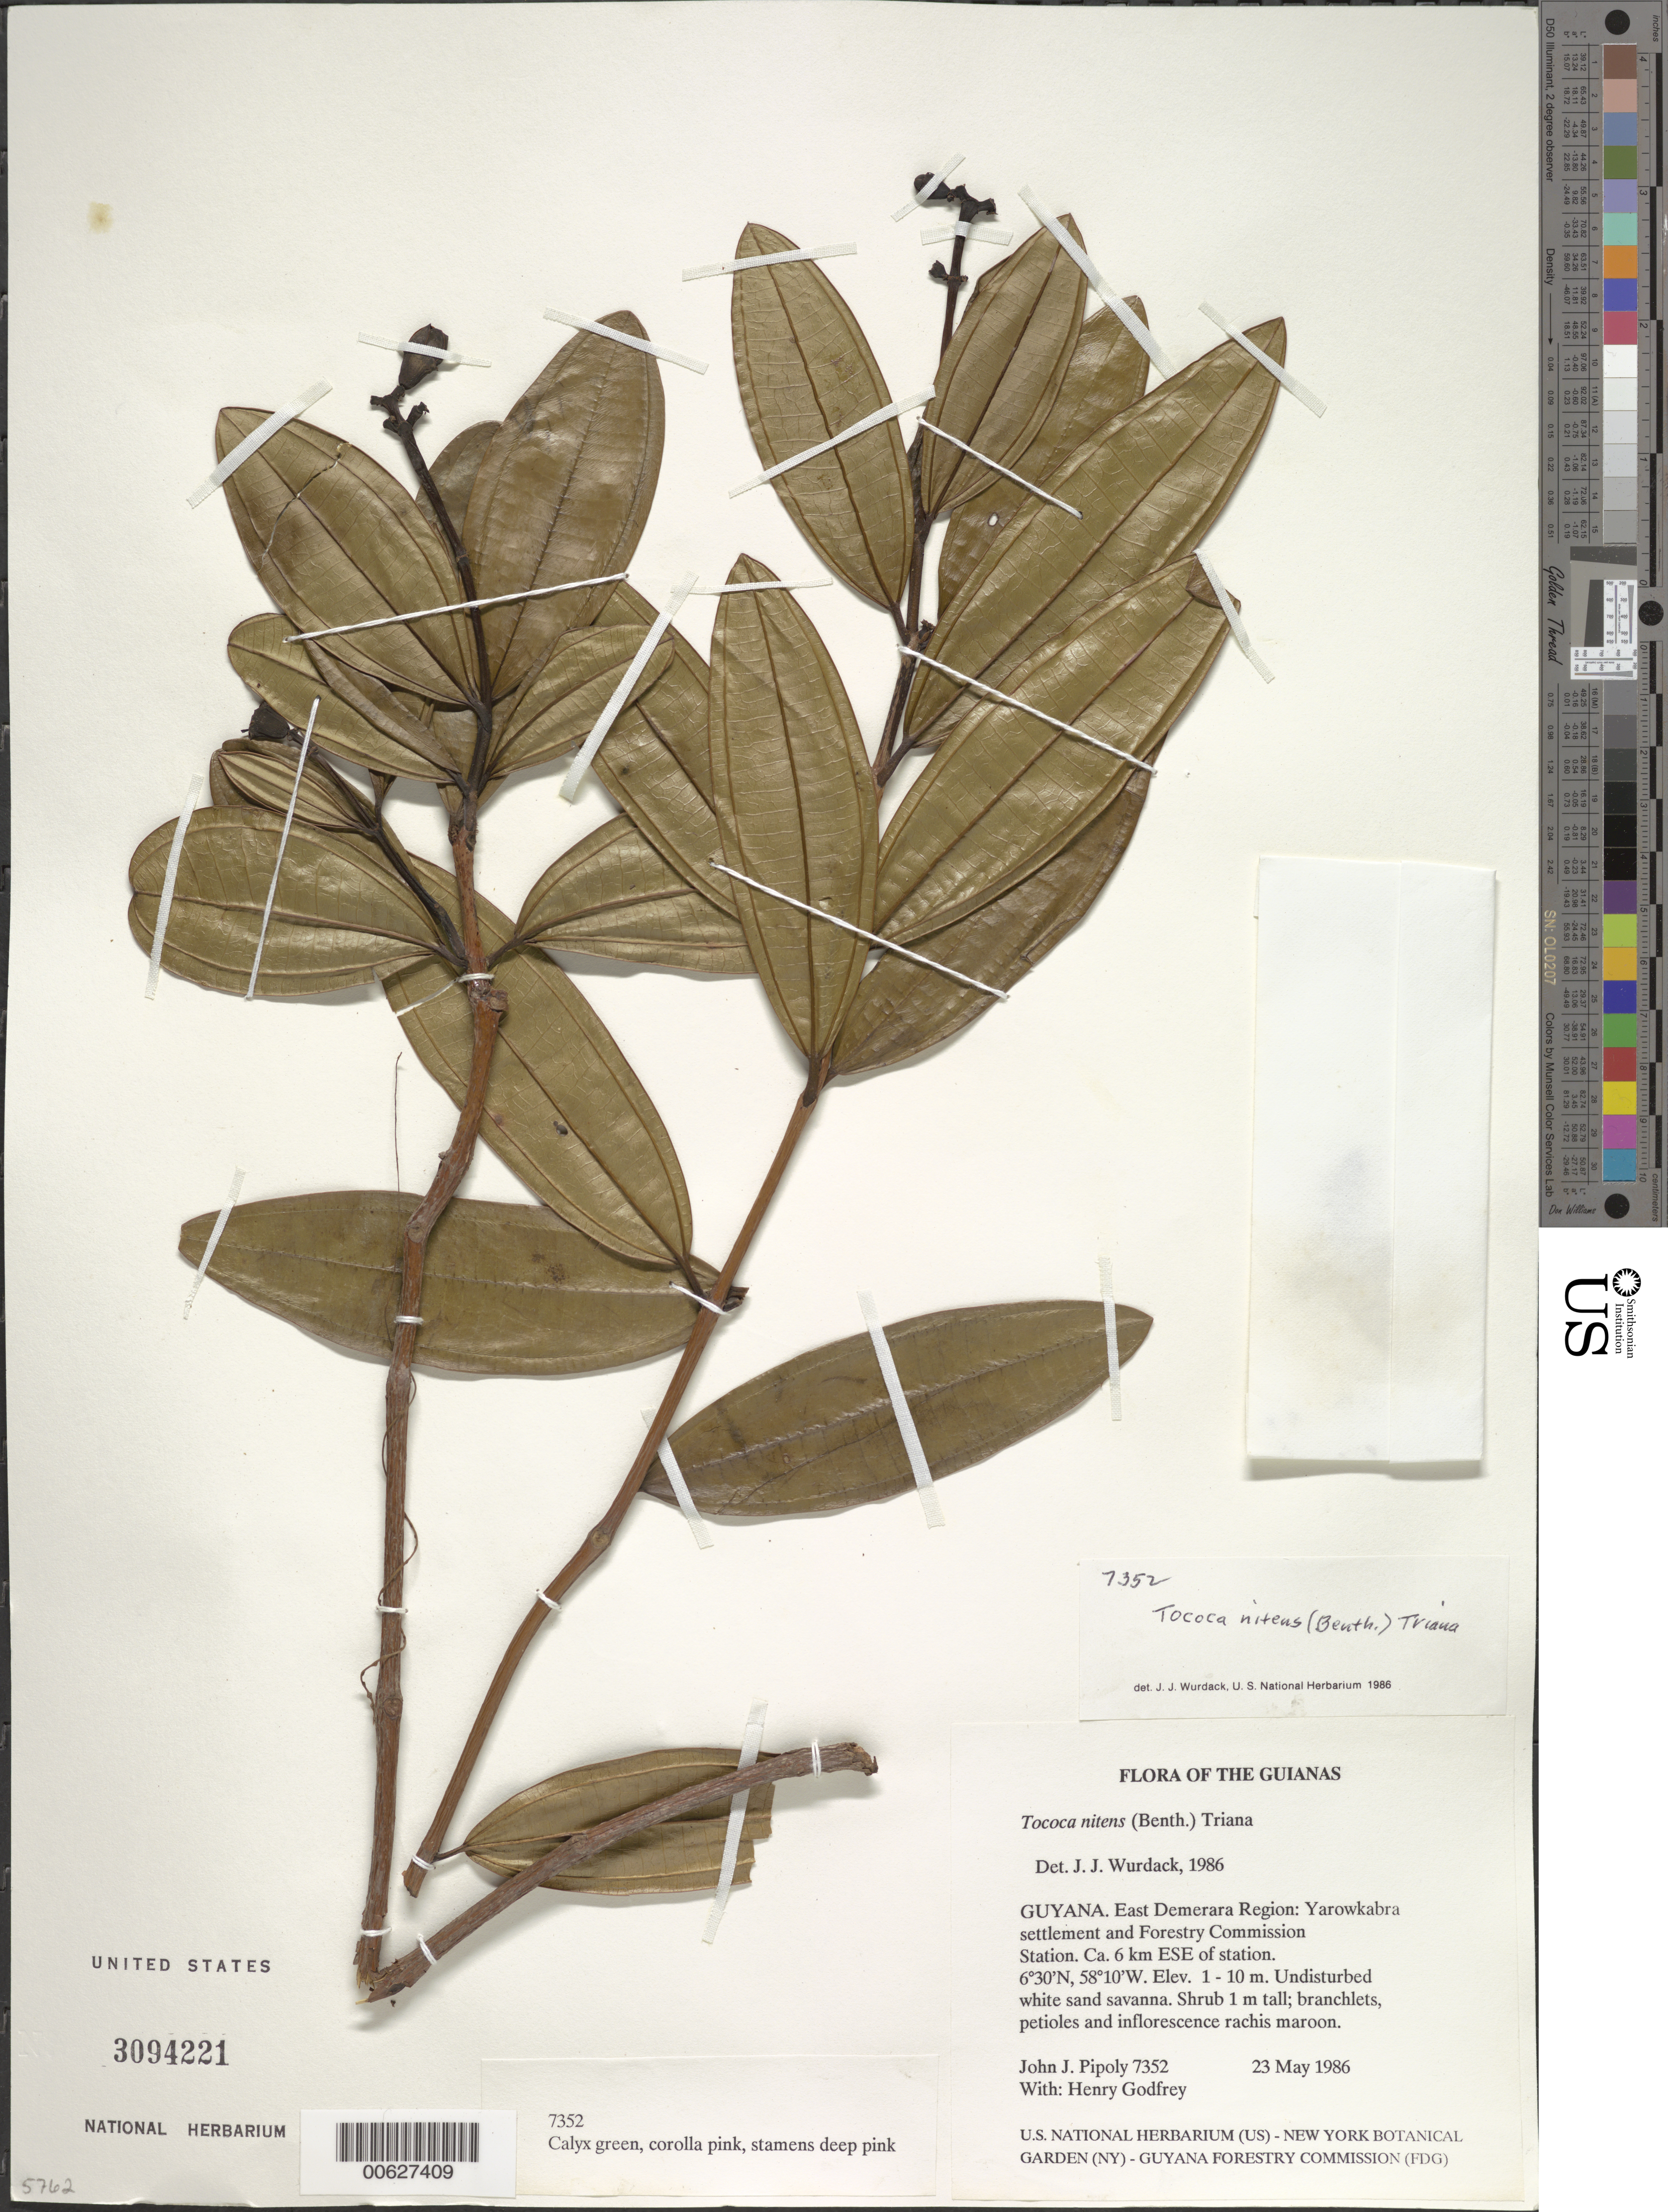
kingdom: Plantae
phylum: Tracheophyta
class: Magnoliopsida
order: Myrtales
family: Melastomataceae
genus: Tococa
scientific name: Tococa nitens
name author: (Benth.) Triana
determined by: Wurdack, John J., (US), US (UNITED STATES)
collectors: J. J. Pipoly & H. Godfrey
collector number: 7352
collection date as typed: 23 May 1986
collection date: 1986-05-23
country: Guyana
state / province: Demerara-Mahaica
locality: Yarowkabra settlement and Forestry Commission Station ca. 6 km ESE of station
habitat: Undisturbed white sand savanna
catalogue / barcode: US 3094221